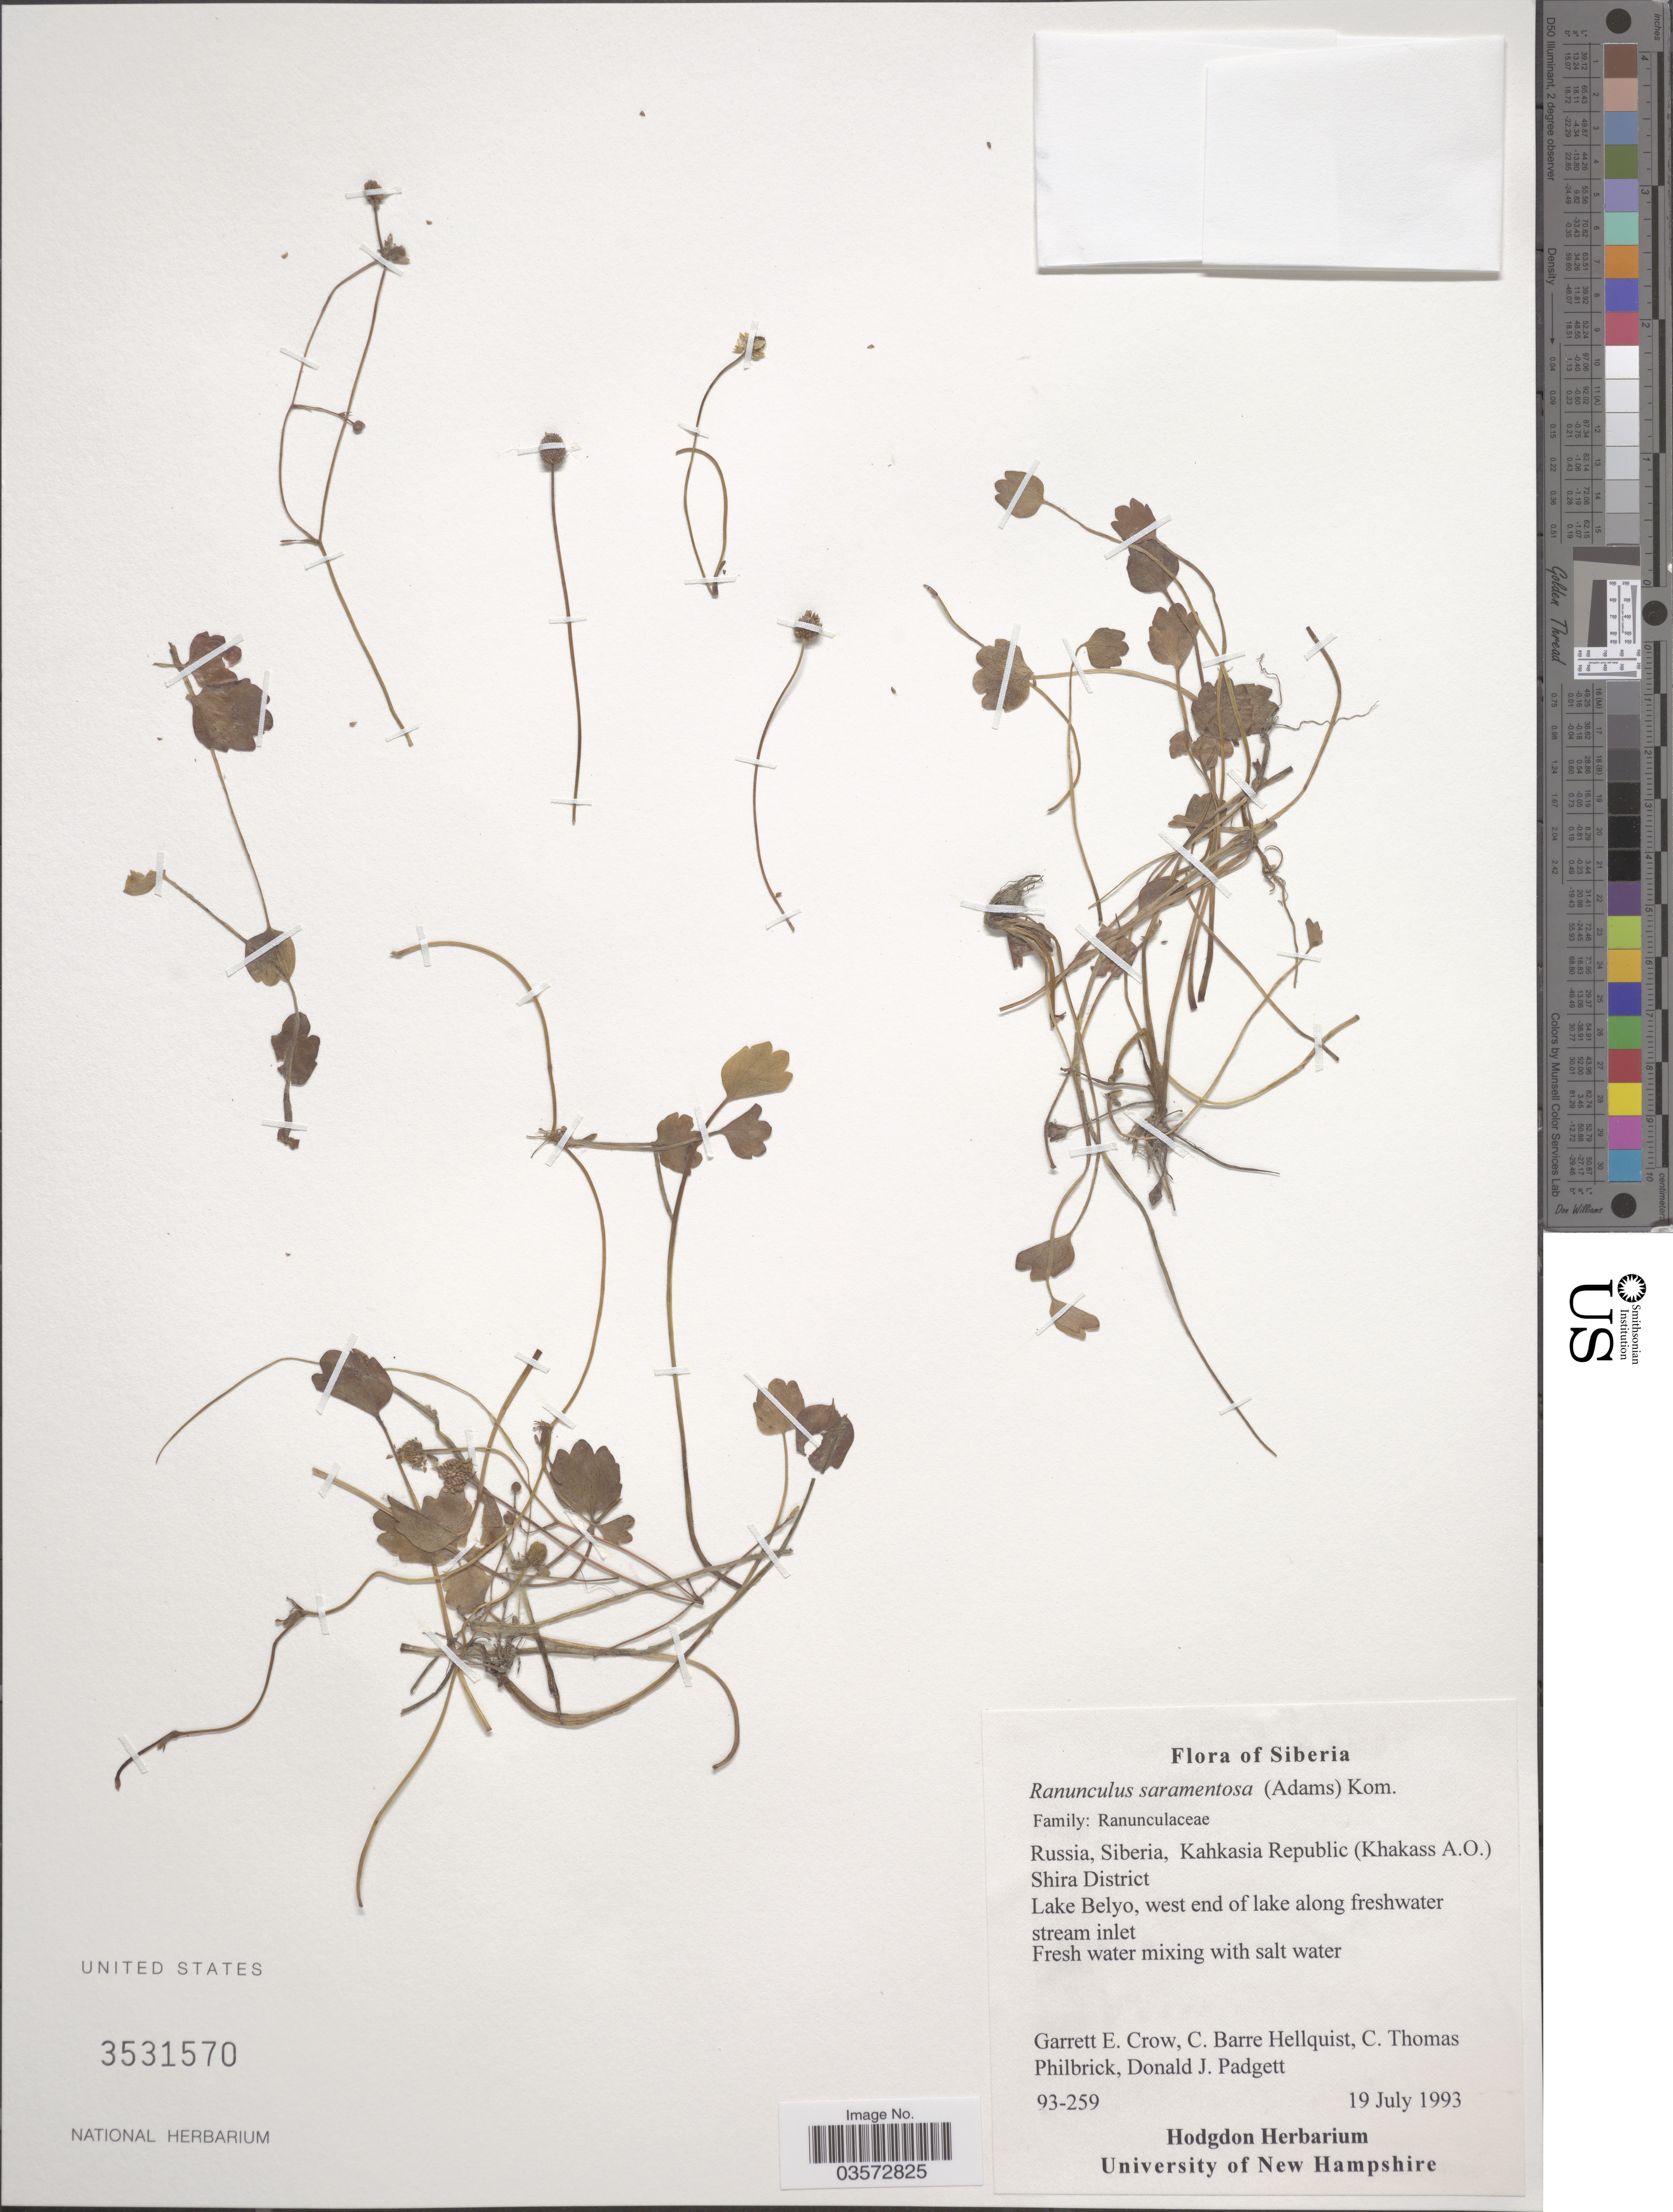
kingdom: Plantae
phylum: Tracheophyta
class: Magnoliopsida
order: Ranunculales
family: Ranunculaceae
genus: Ranunculus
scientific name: Ranunculus sarmentosus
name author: Adams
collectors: G. E. Crow, C. Hellquist, C. Philbrick & D. Padgett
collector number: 93-259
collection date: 1993-07-19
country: Russian Federation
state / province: Khakassia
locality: Siberia. Kahkasia Republic (Khakass A.O.) Shira District. Lake Belyo, west end of lake along freshwater.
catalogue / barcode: US 3531570